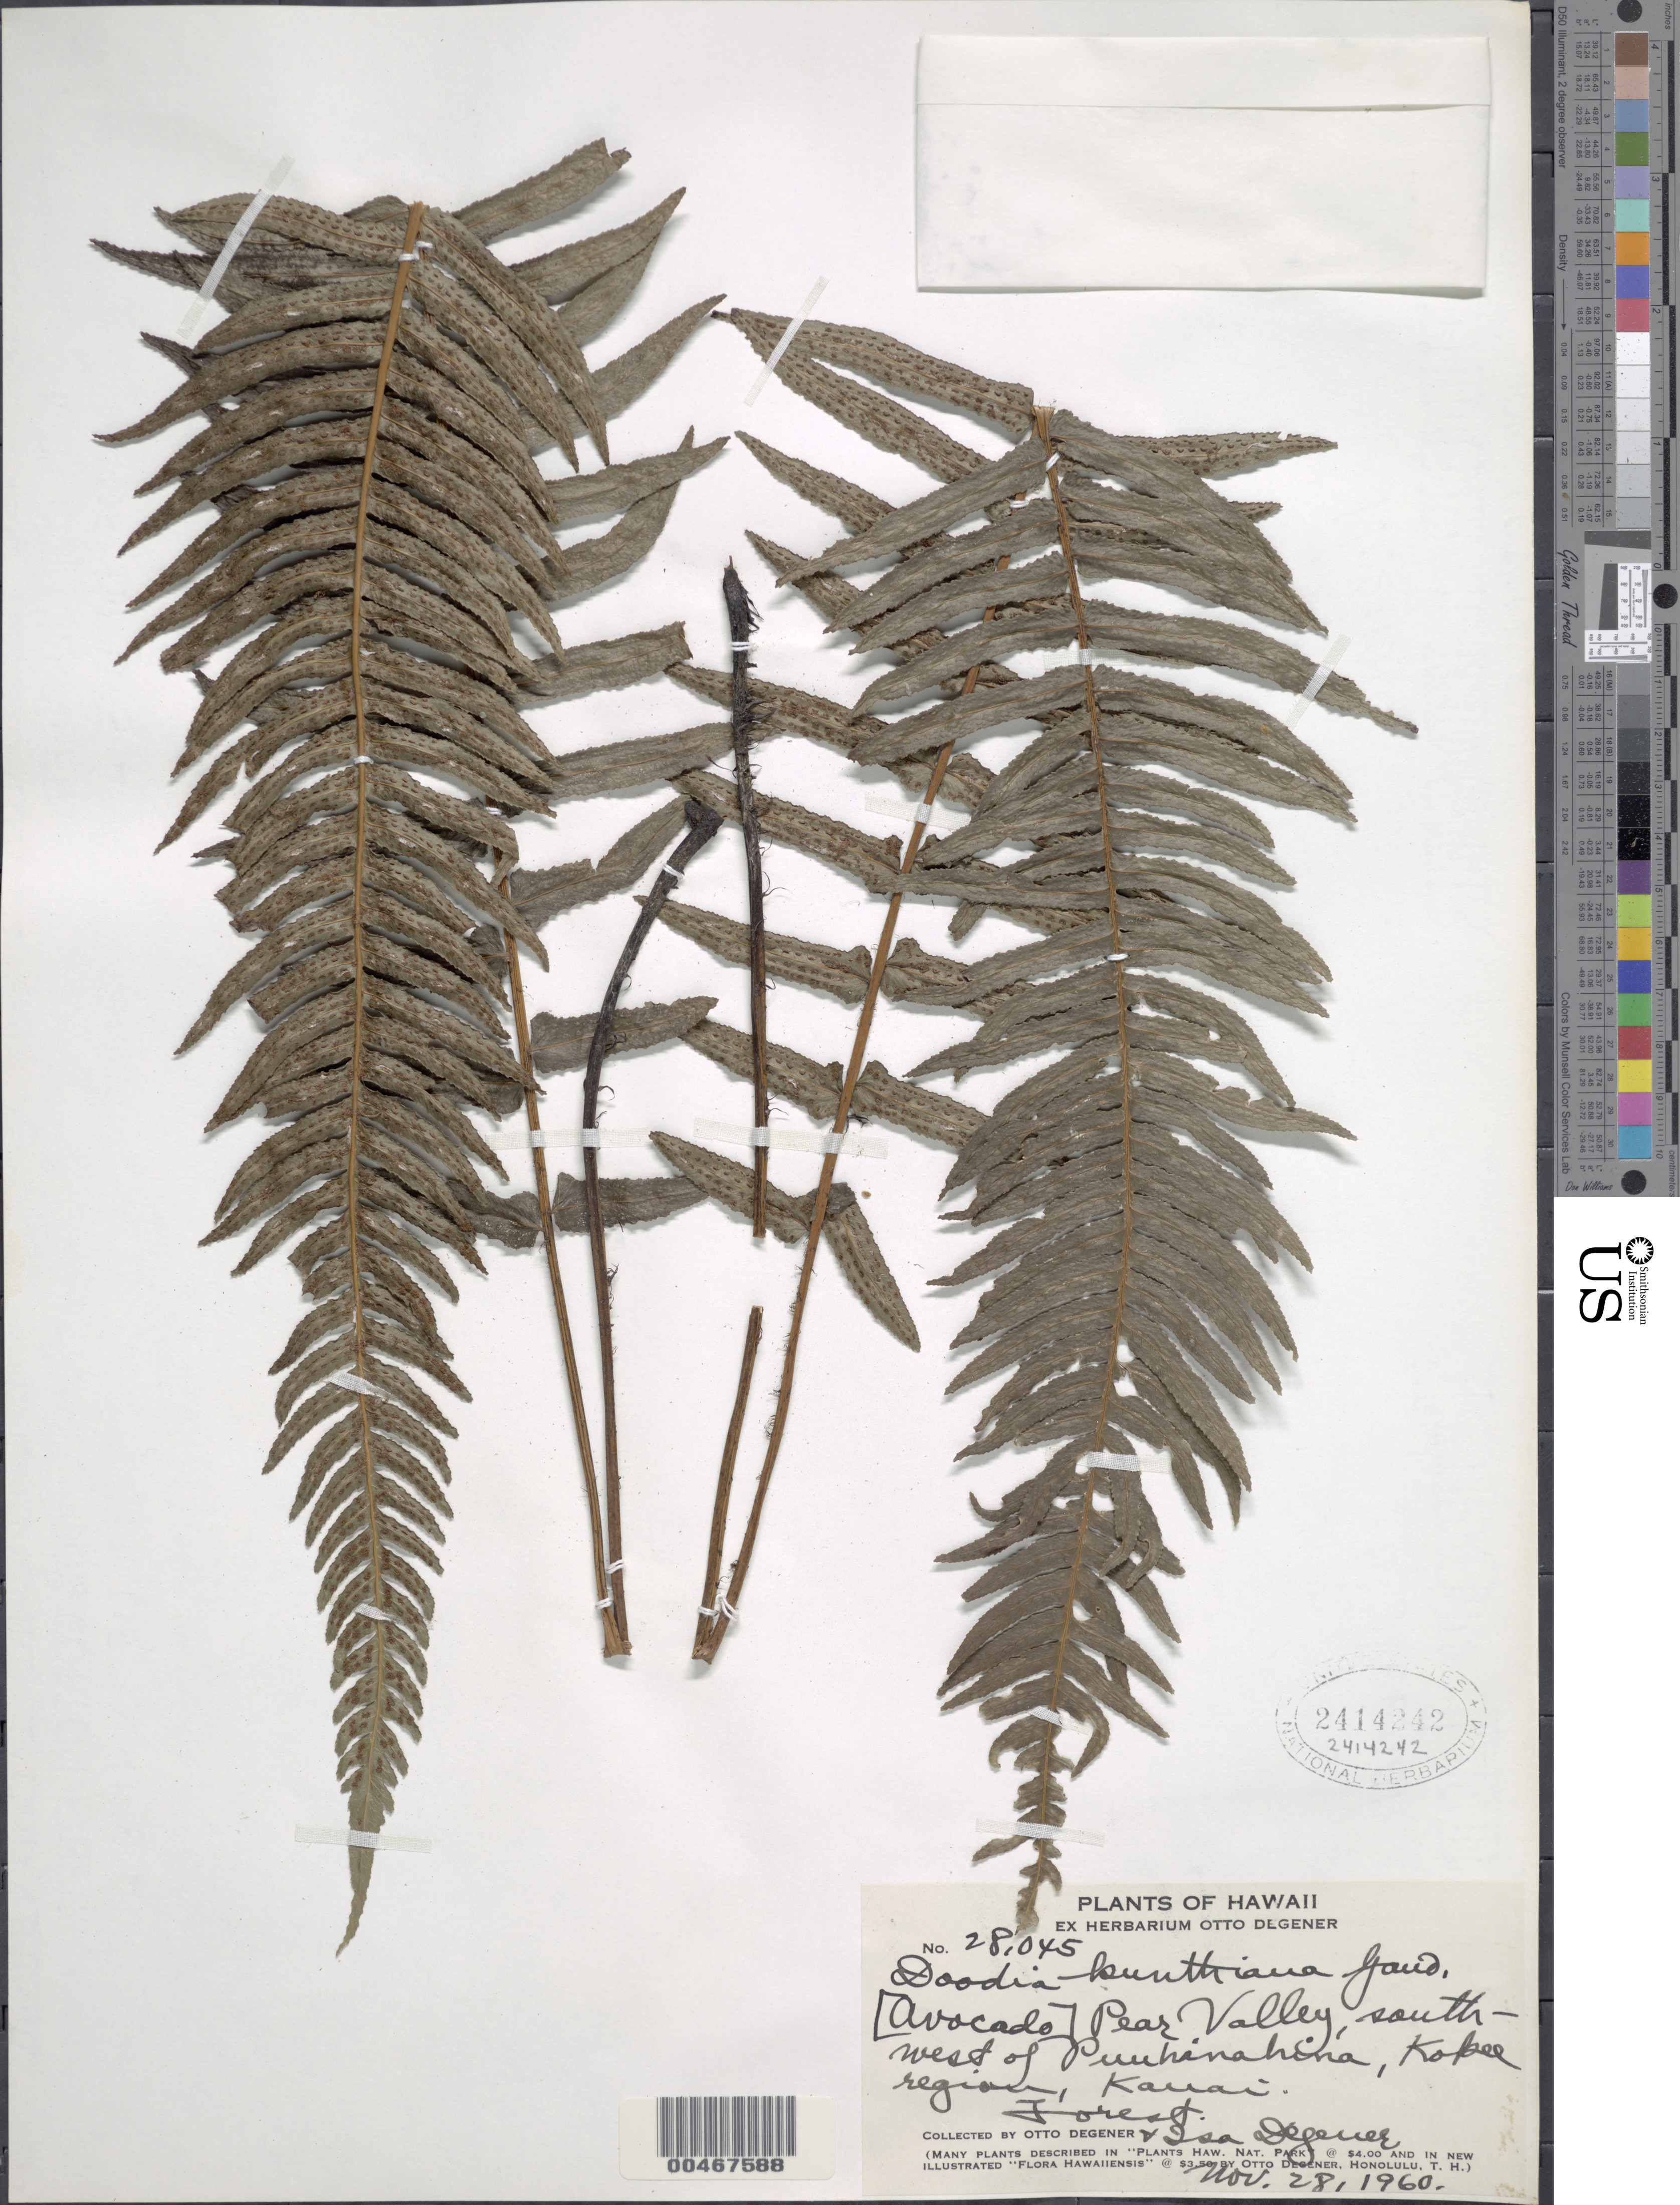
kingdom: Plantae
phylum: Tracheophyta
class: Polypodiopsida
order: Polypodiales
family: Blechnaceae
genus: Doodia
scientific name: Doodia kunthiana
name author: Gaudich.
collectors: O. Degener & I. Degener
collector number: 28045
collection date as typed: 28 Nov 1960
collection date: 1960-11-28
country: United States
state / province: Hawaii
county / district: Kauai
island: Kaua'i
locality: [Avocado] Pear Valley, SW of Puuhinahina, Kokee Region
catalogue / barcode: US 2414242